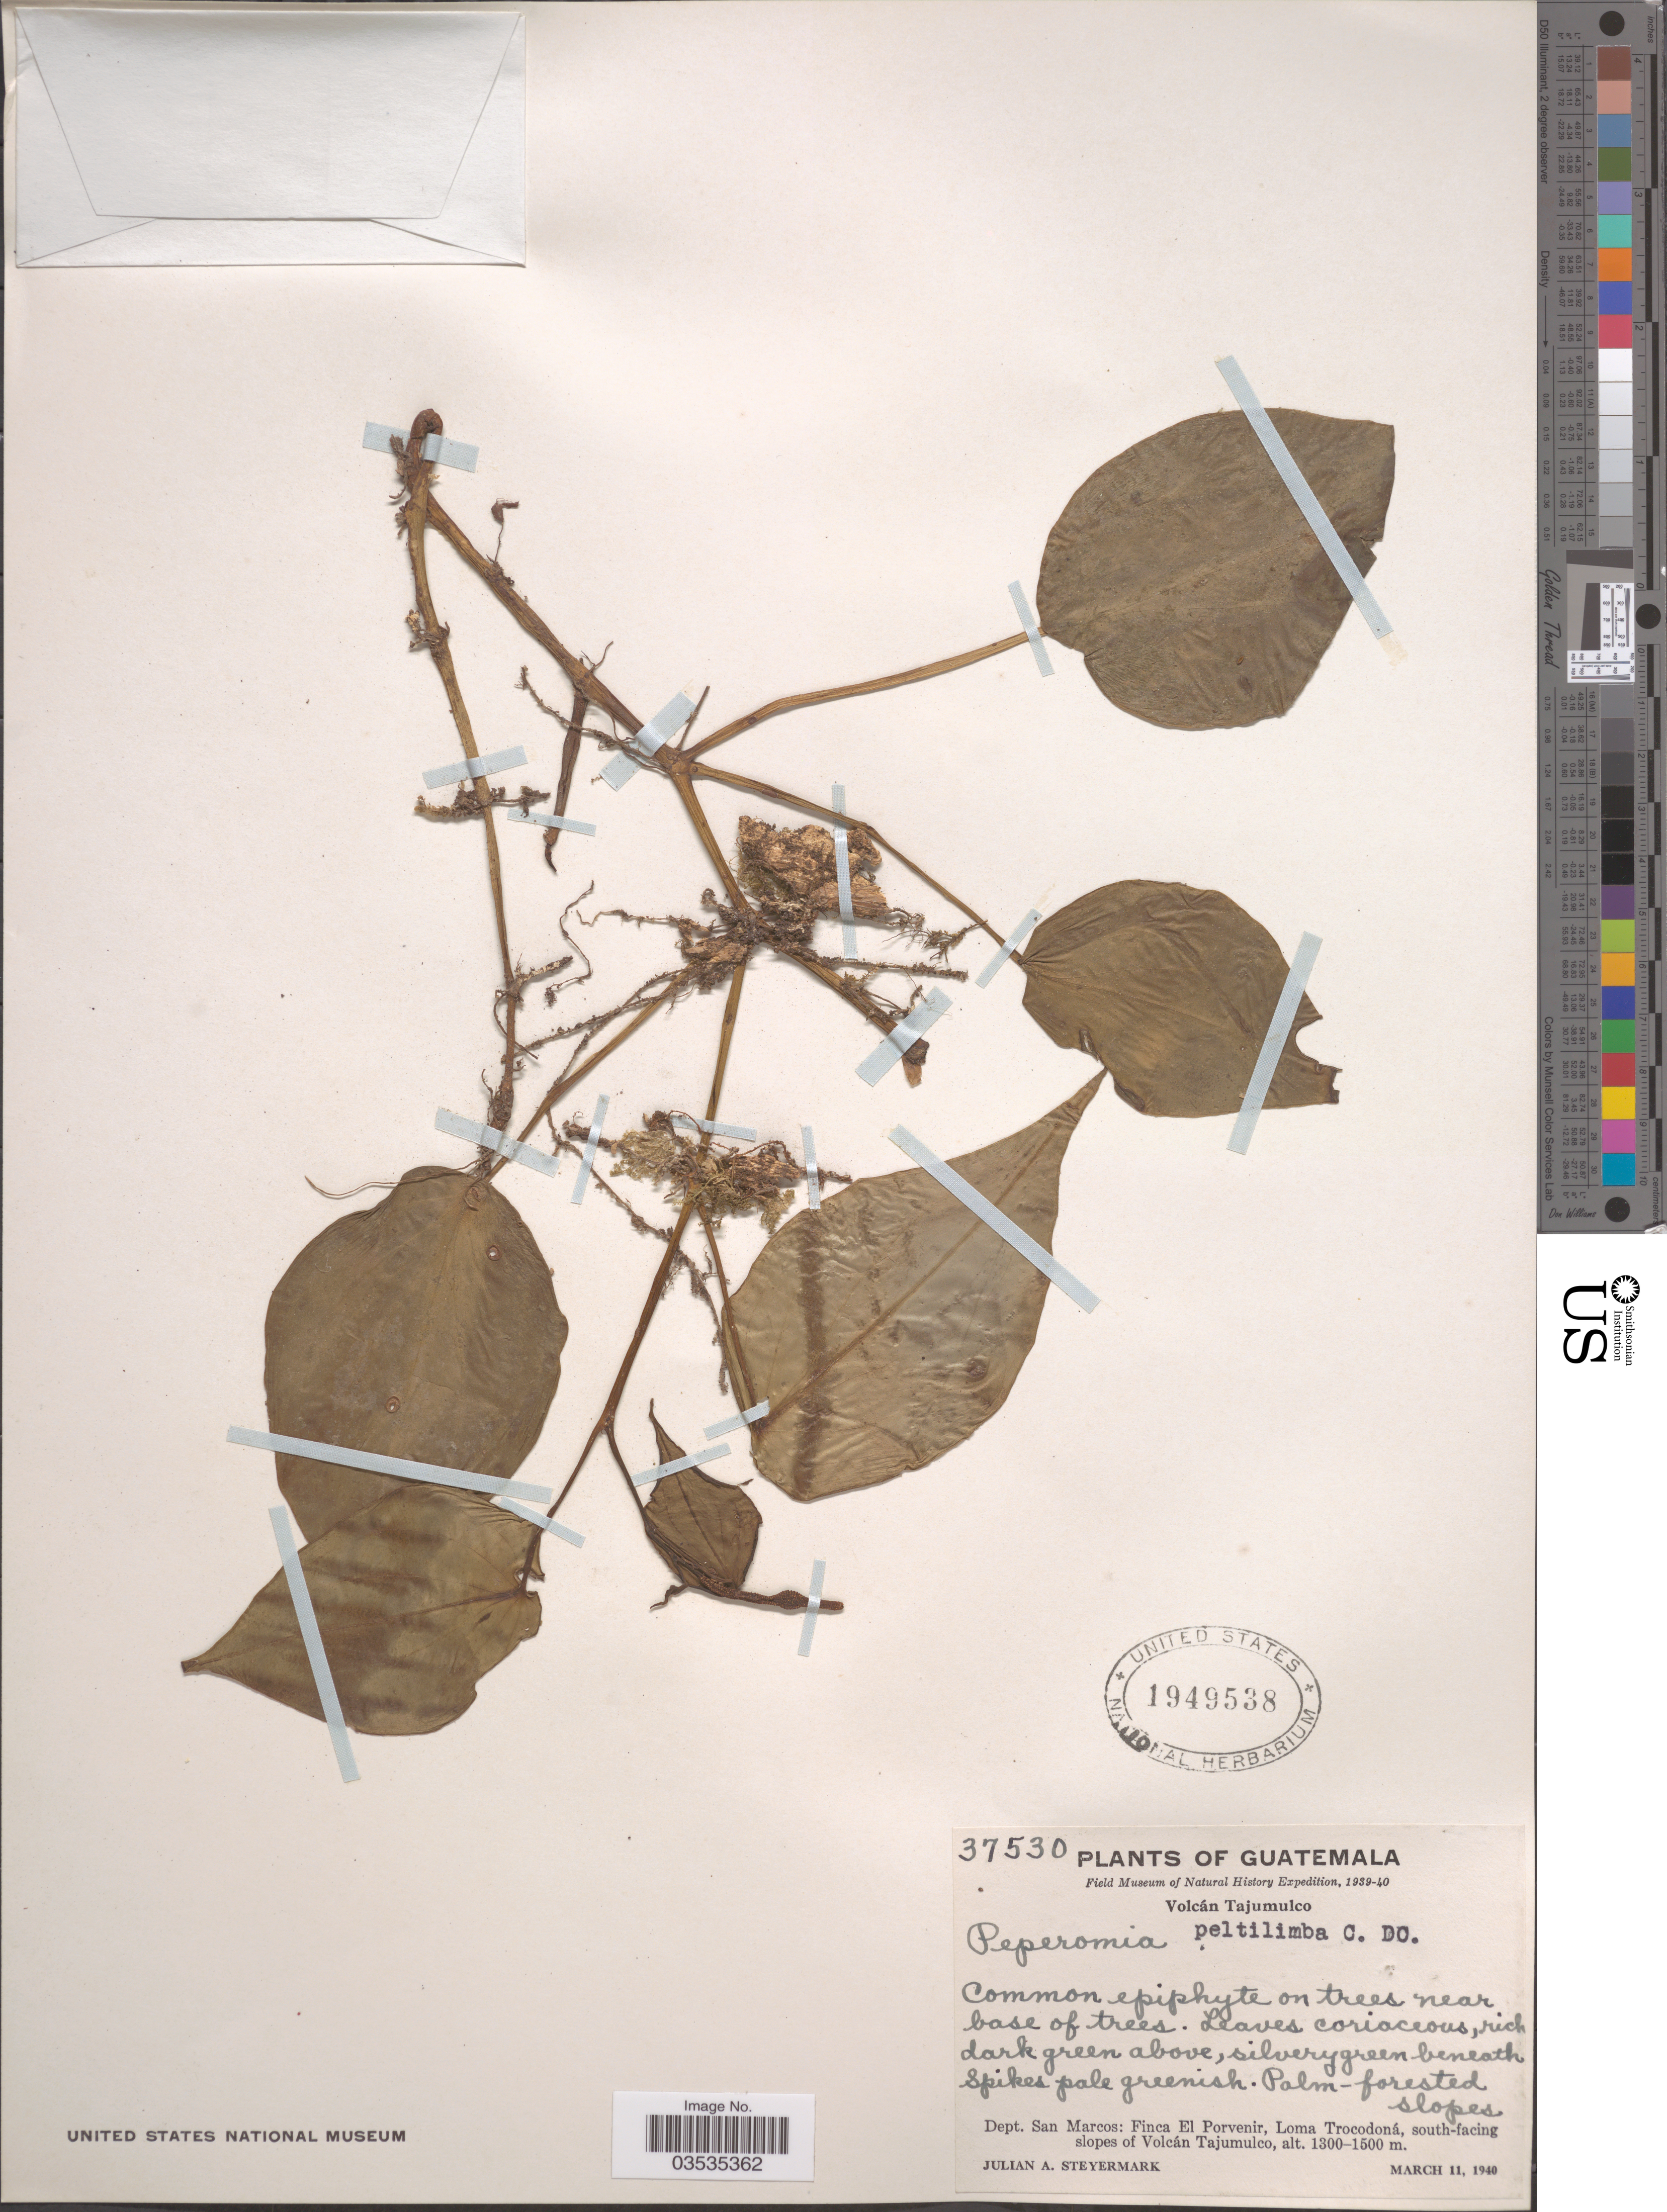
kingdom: Plantae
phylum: Tracheophyta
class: Magnoliopsida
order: Piperales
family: Piperaceae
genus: Peperomia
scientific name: Peperomia pililimba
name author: C. DC.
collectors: J. Steyermark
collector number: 37530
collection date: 1940-03-11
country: Guatemala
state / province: San Marcos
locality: Volcán Tajumulco. Dept. San Marcos: Finca El Porvenir, Loma Trocodoná, south-facing slopes of Volcán Tajumulco.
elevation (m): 1300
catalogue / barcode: US 1949538